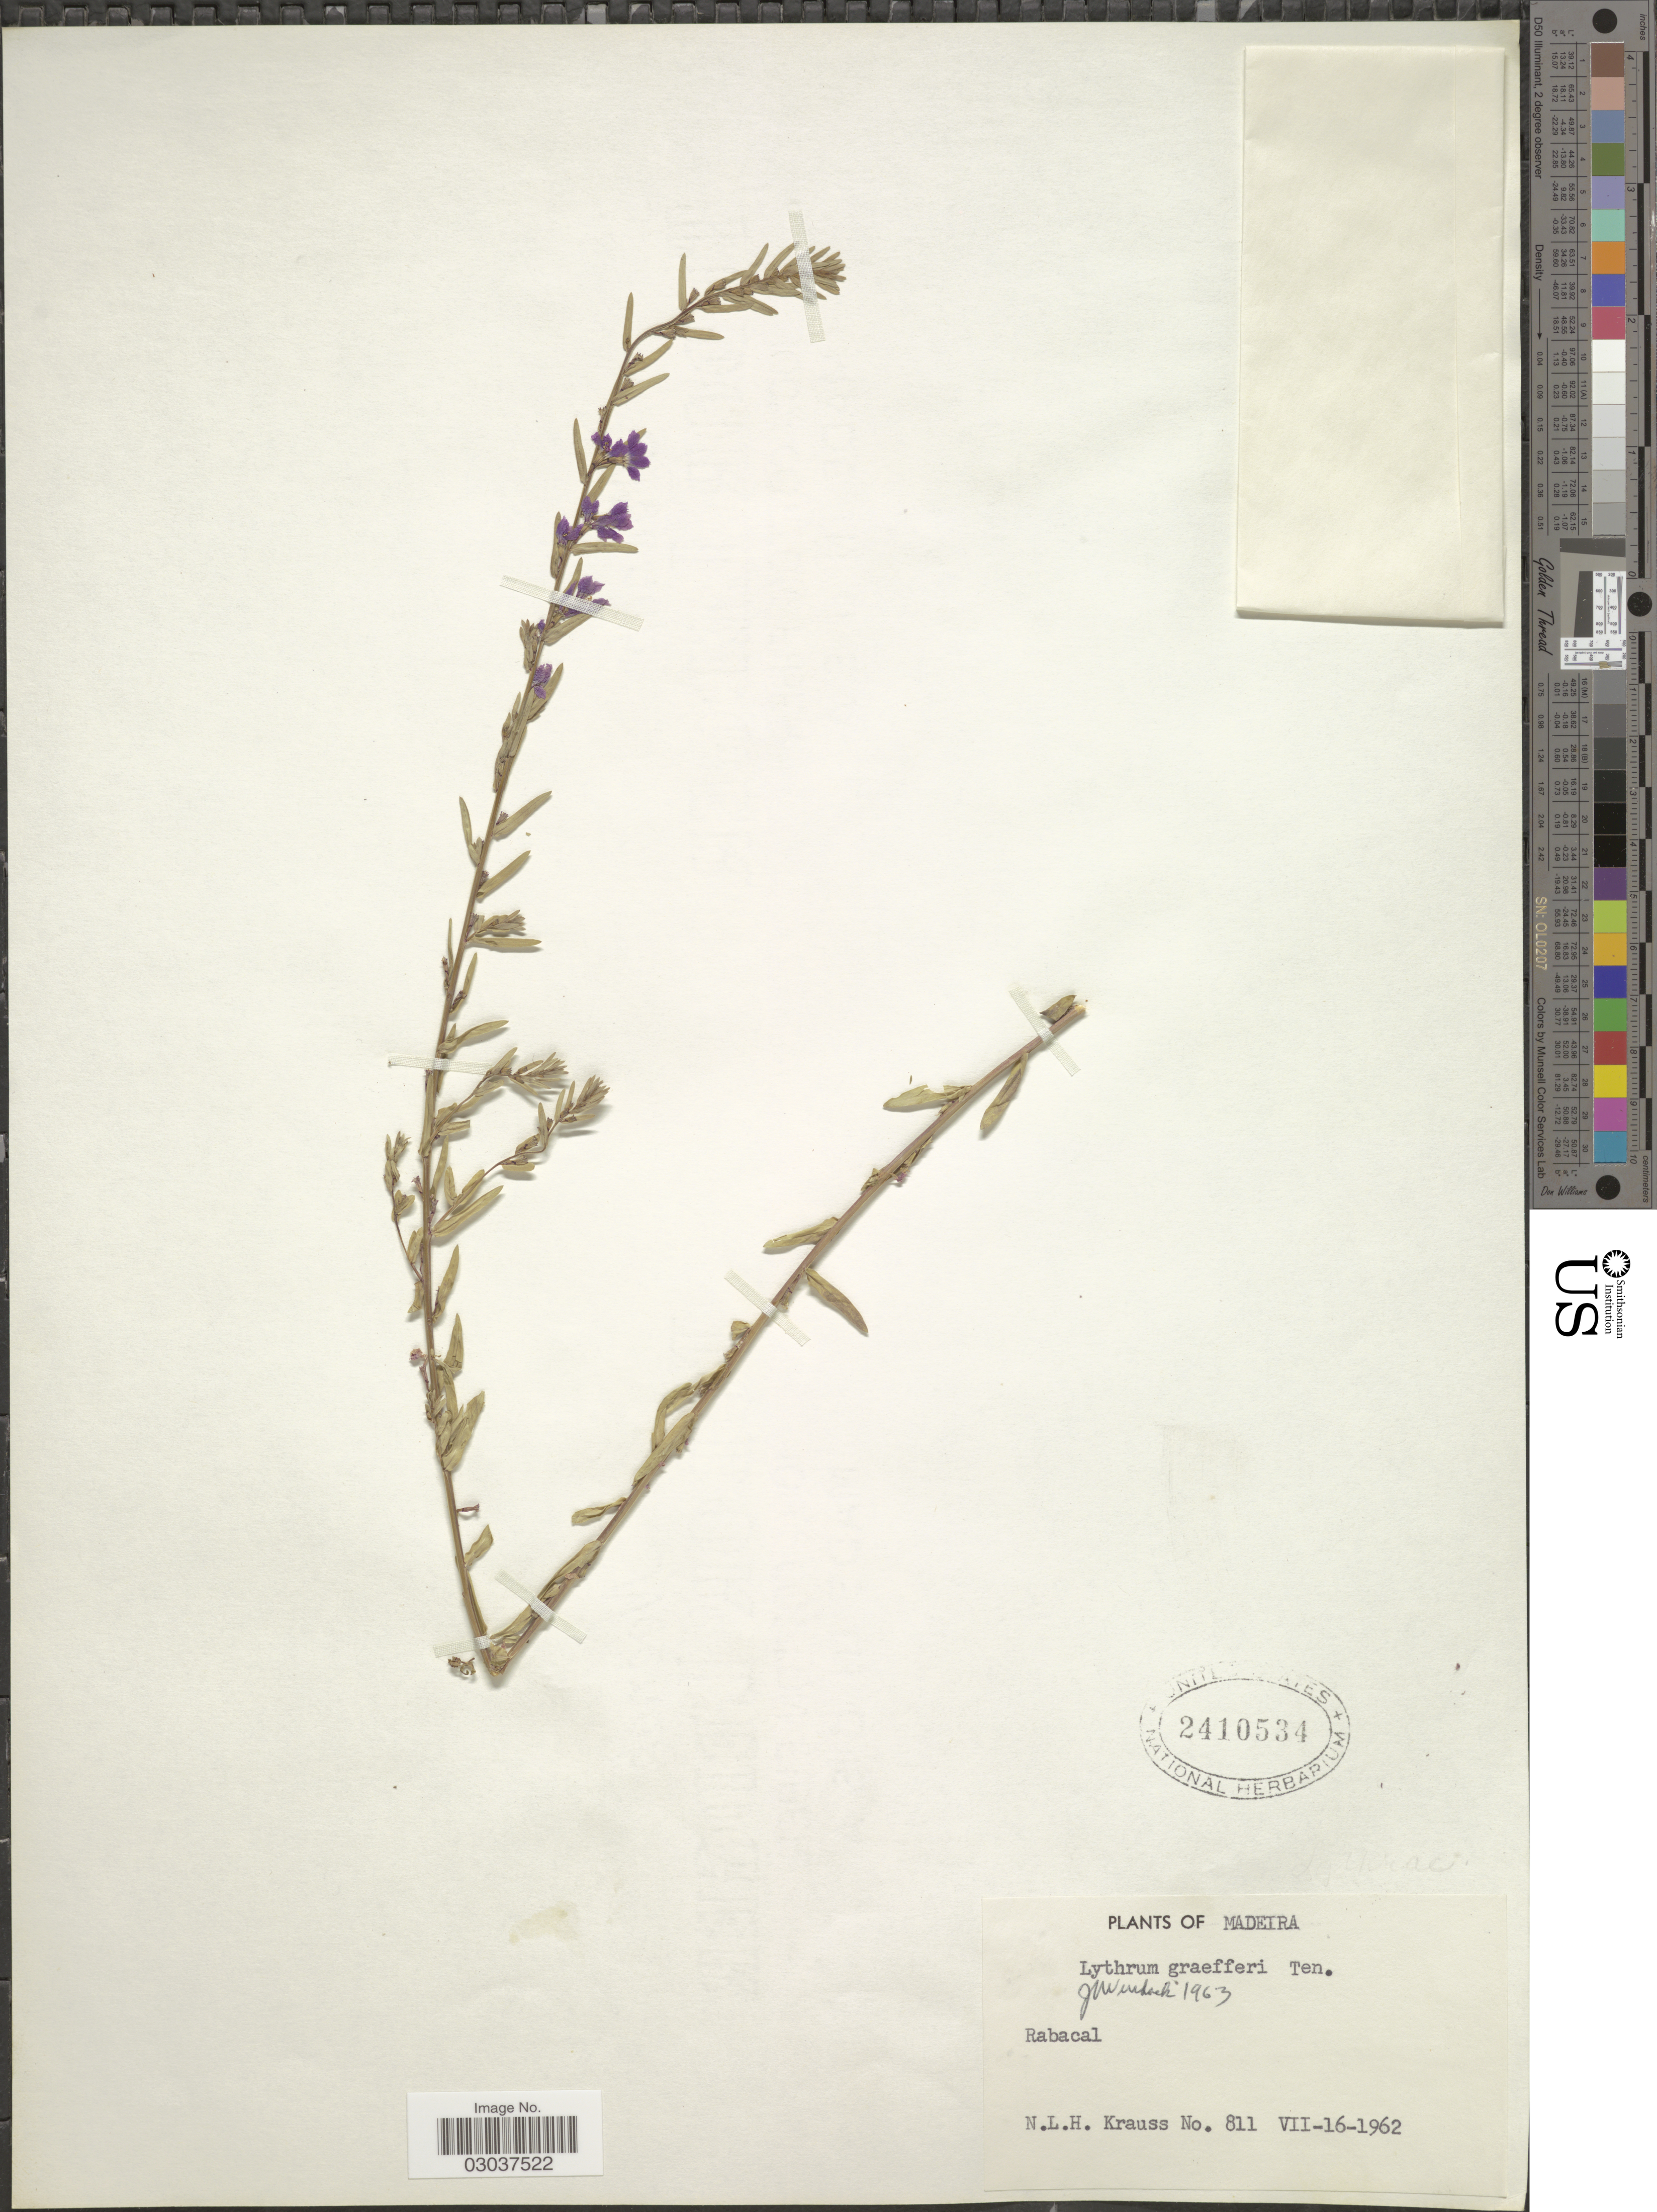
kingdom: Plantae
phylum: Tracheophyta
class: Magnoliopsida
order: Myrtales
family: Lythraceae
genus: Lythrum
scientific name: Lythrum graefferi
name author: Ten.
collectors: N. Krauss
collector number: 811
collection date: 1962-07-16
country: Portugal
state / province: Madeira (Aut. Reg.)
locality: Rabacal.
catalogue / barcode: US 2410534